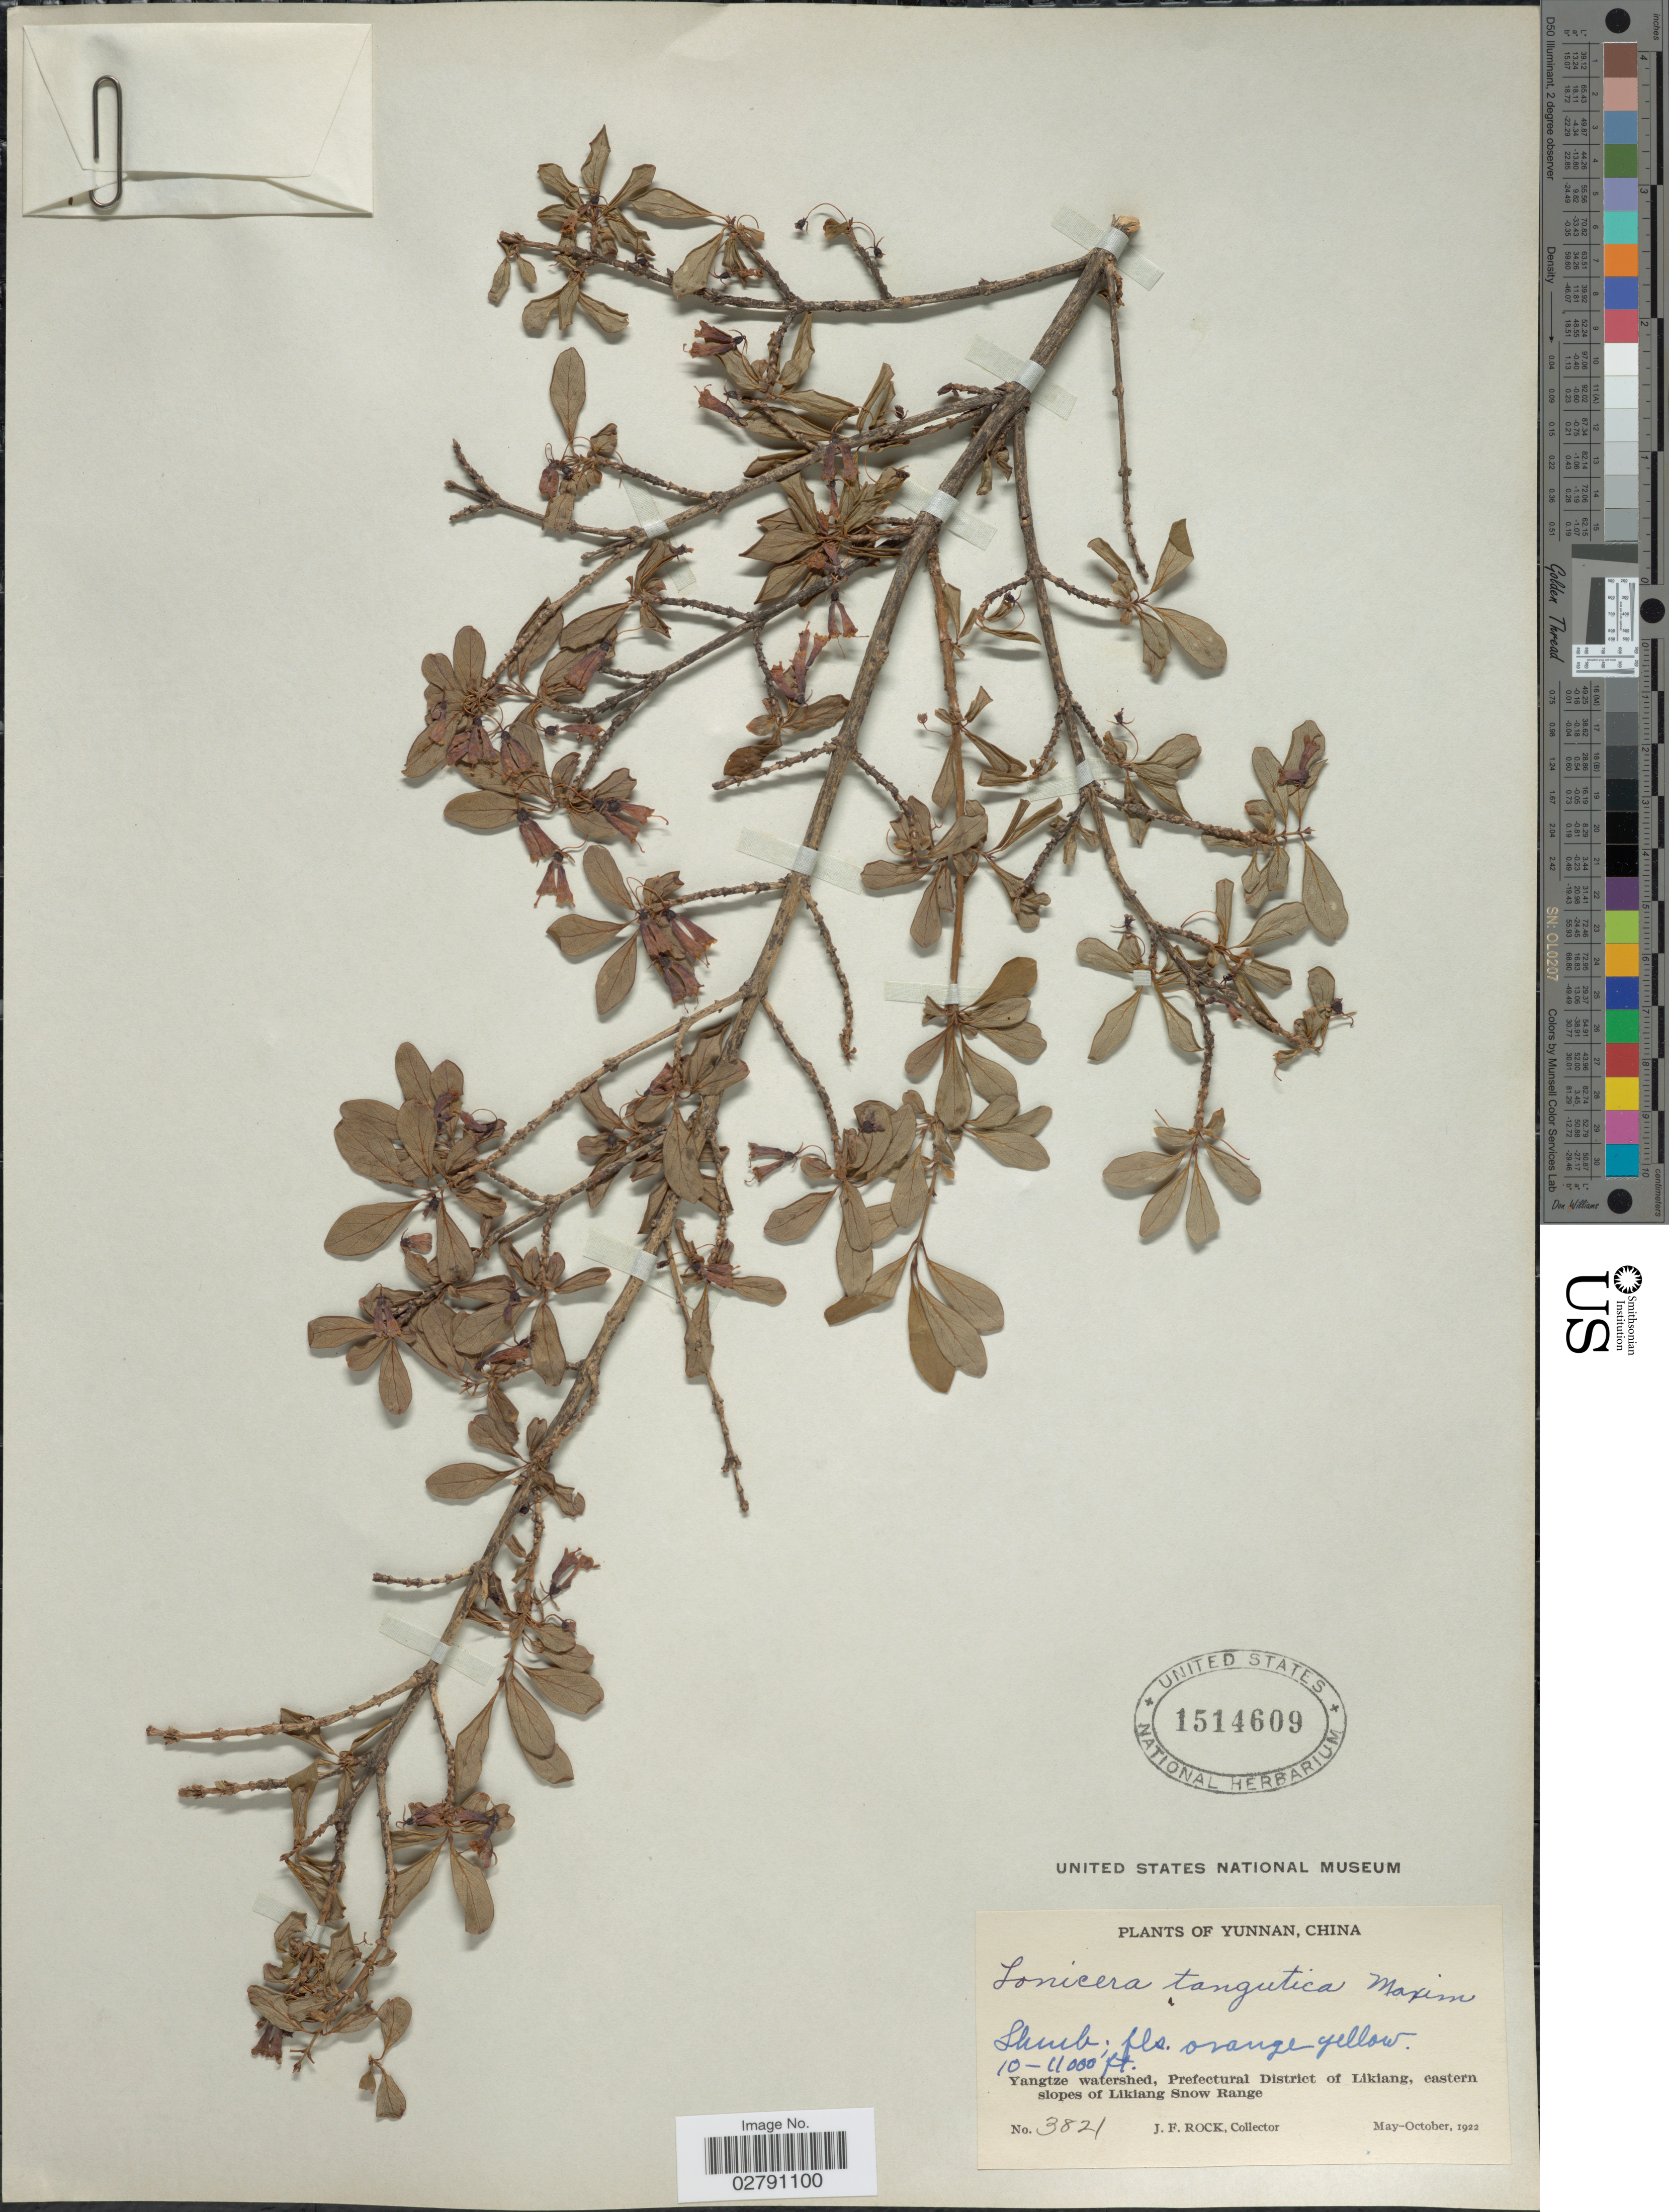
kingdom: Plantae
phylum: Tracheophyta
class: Magnoliopsida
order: Dipsacales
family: Caprifoliaceae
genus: Lonicera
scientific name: Lonicera tangutica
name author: Maxim.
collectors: J. Rock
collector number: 3821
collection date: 1922-05/1922-10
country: China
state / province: Yunnan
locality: Yangtze watershed, Prefectural District of Likiang, eastern slopes of Likiang Snow Range.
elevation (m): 3048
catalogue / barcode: US 1514609